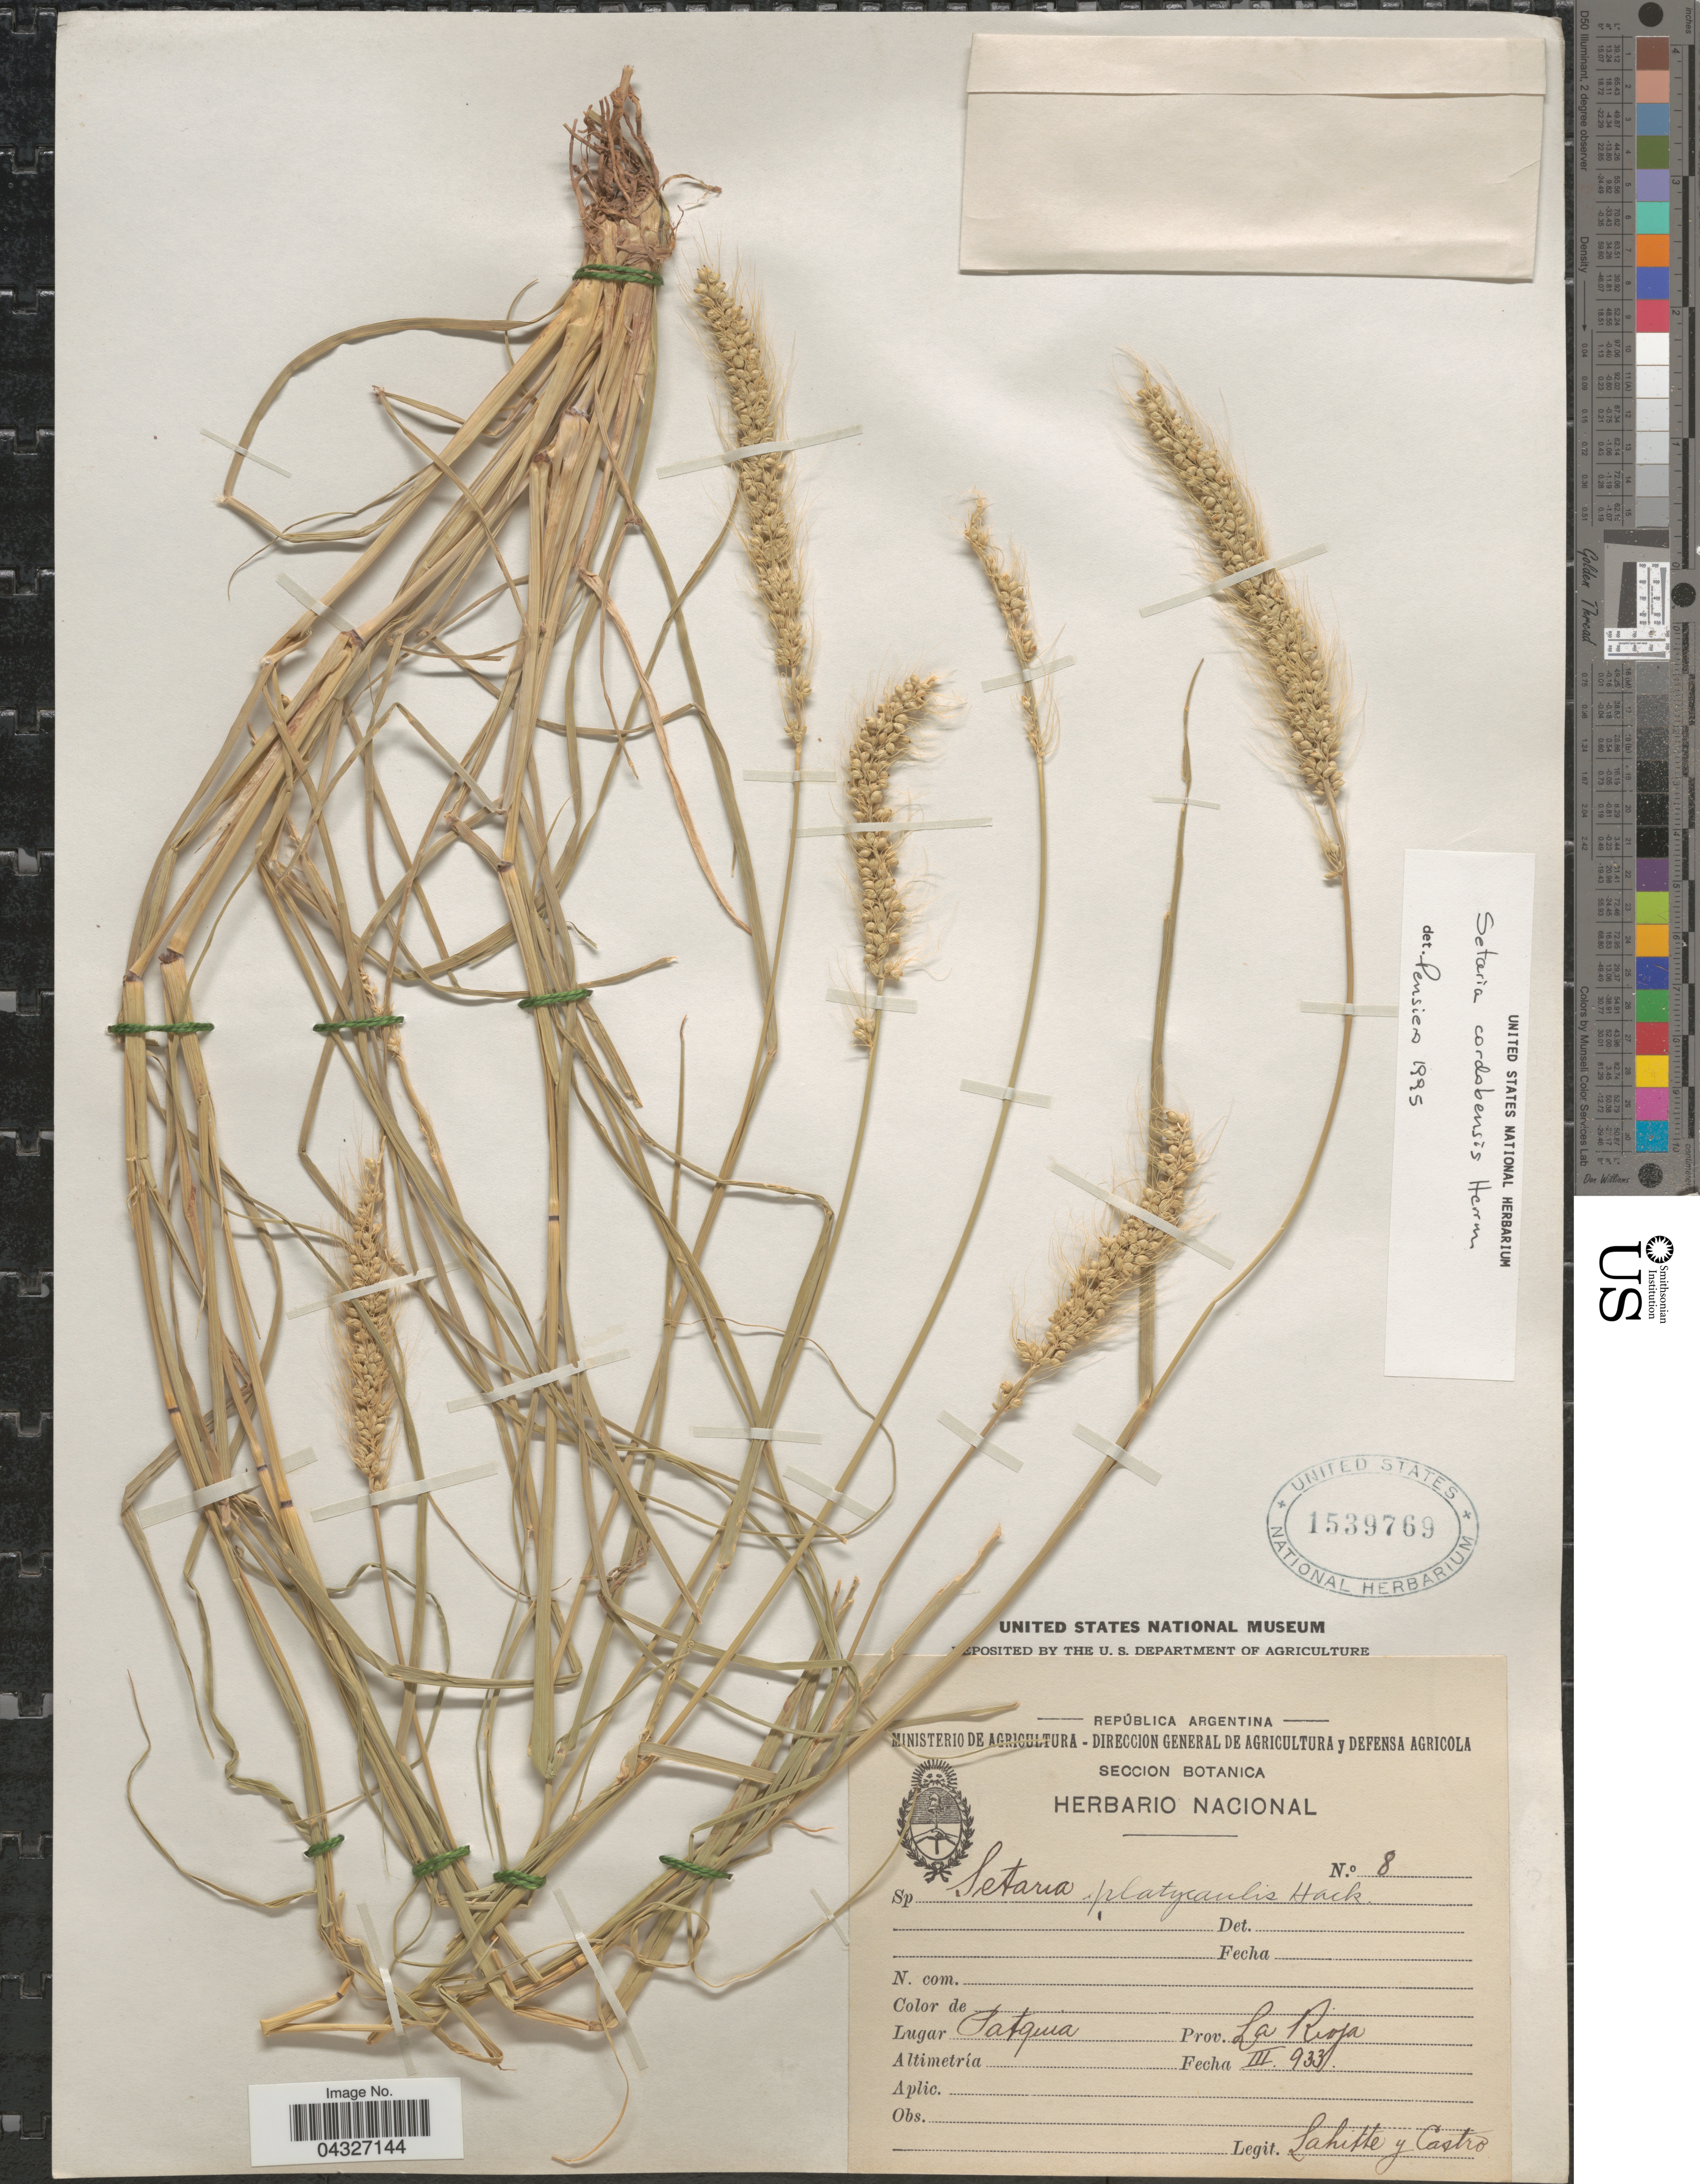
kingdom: Plantae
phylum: Tracheophyta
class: Liliopsida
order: Poales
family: Poaceae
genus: Setaria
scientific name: Setaria cordobensis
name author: R.A.W. Herrm.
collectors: -. Lahitte & -. Castro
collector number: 8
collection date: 1933-03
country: Argentina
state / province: La Rioja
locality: Patquia.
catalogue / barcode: US 1539769